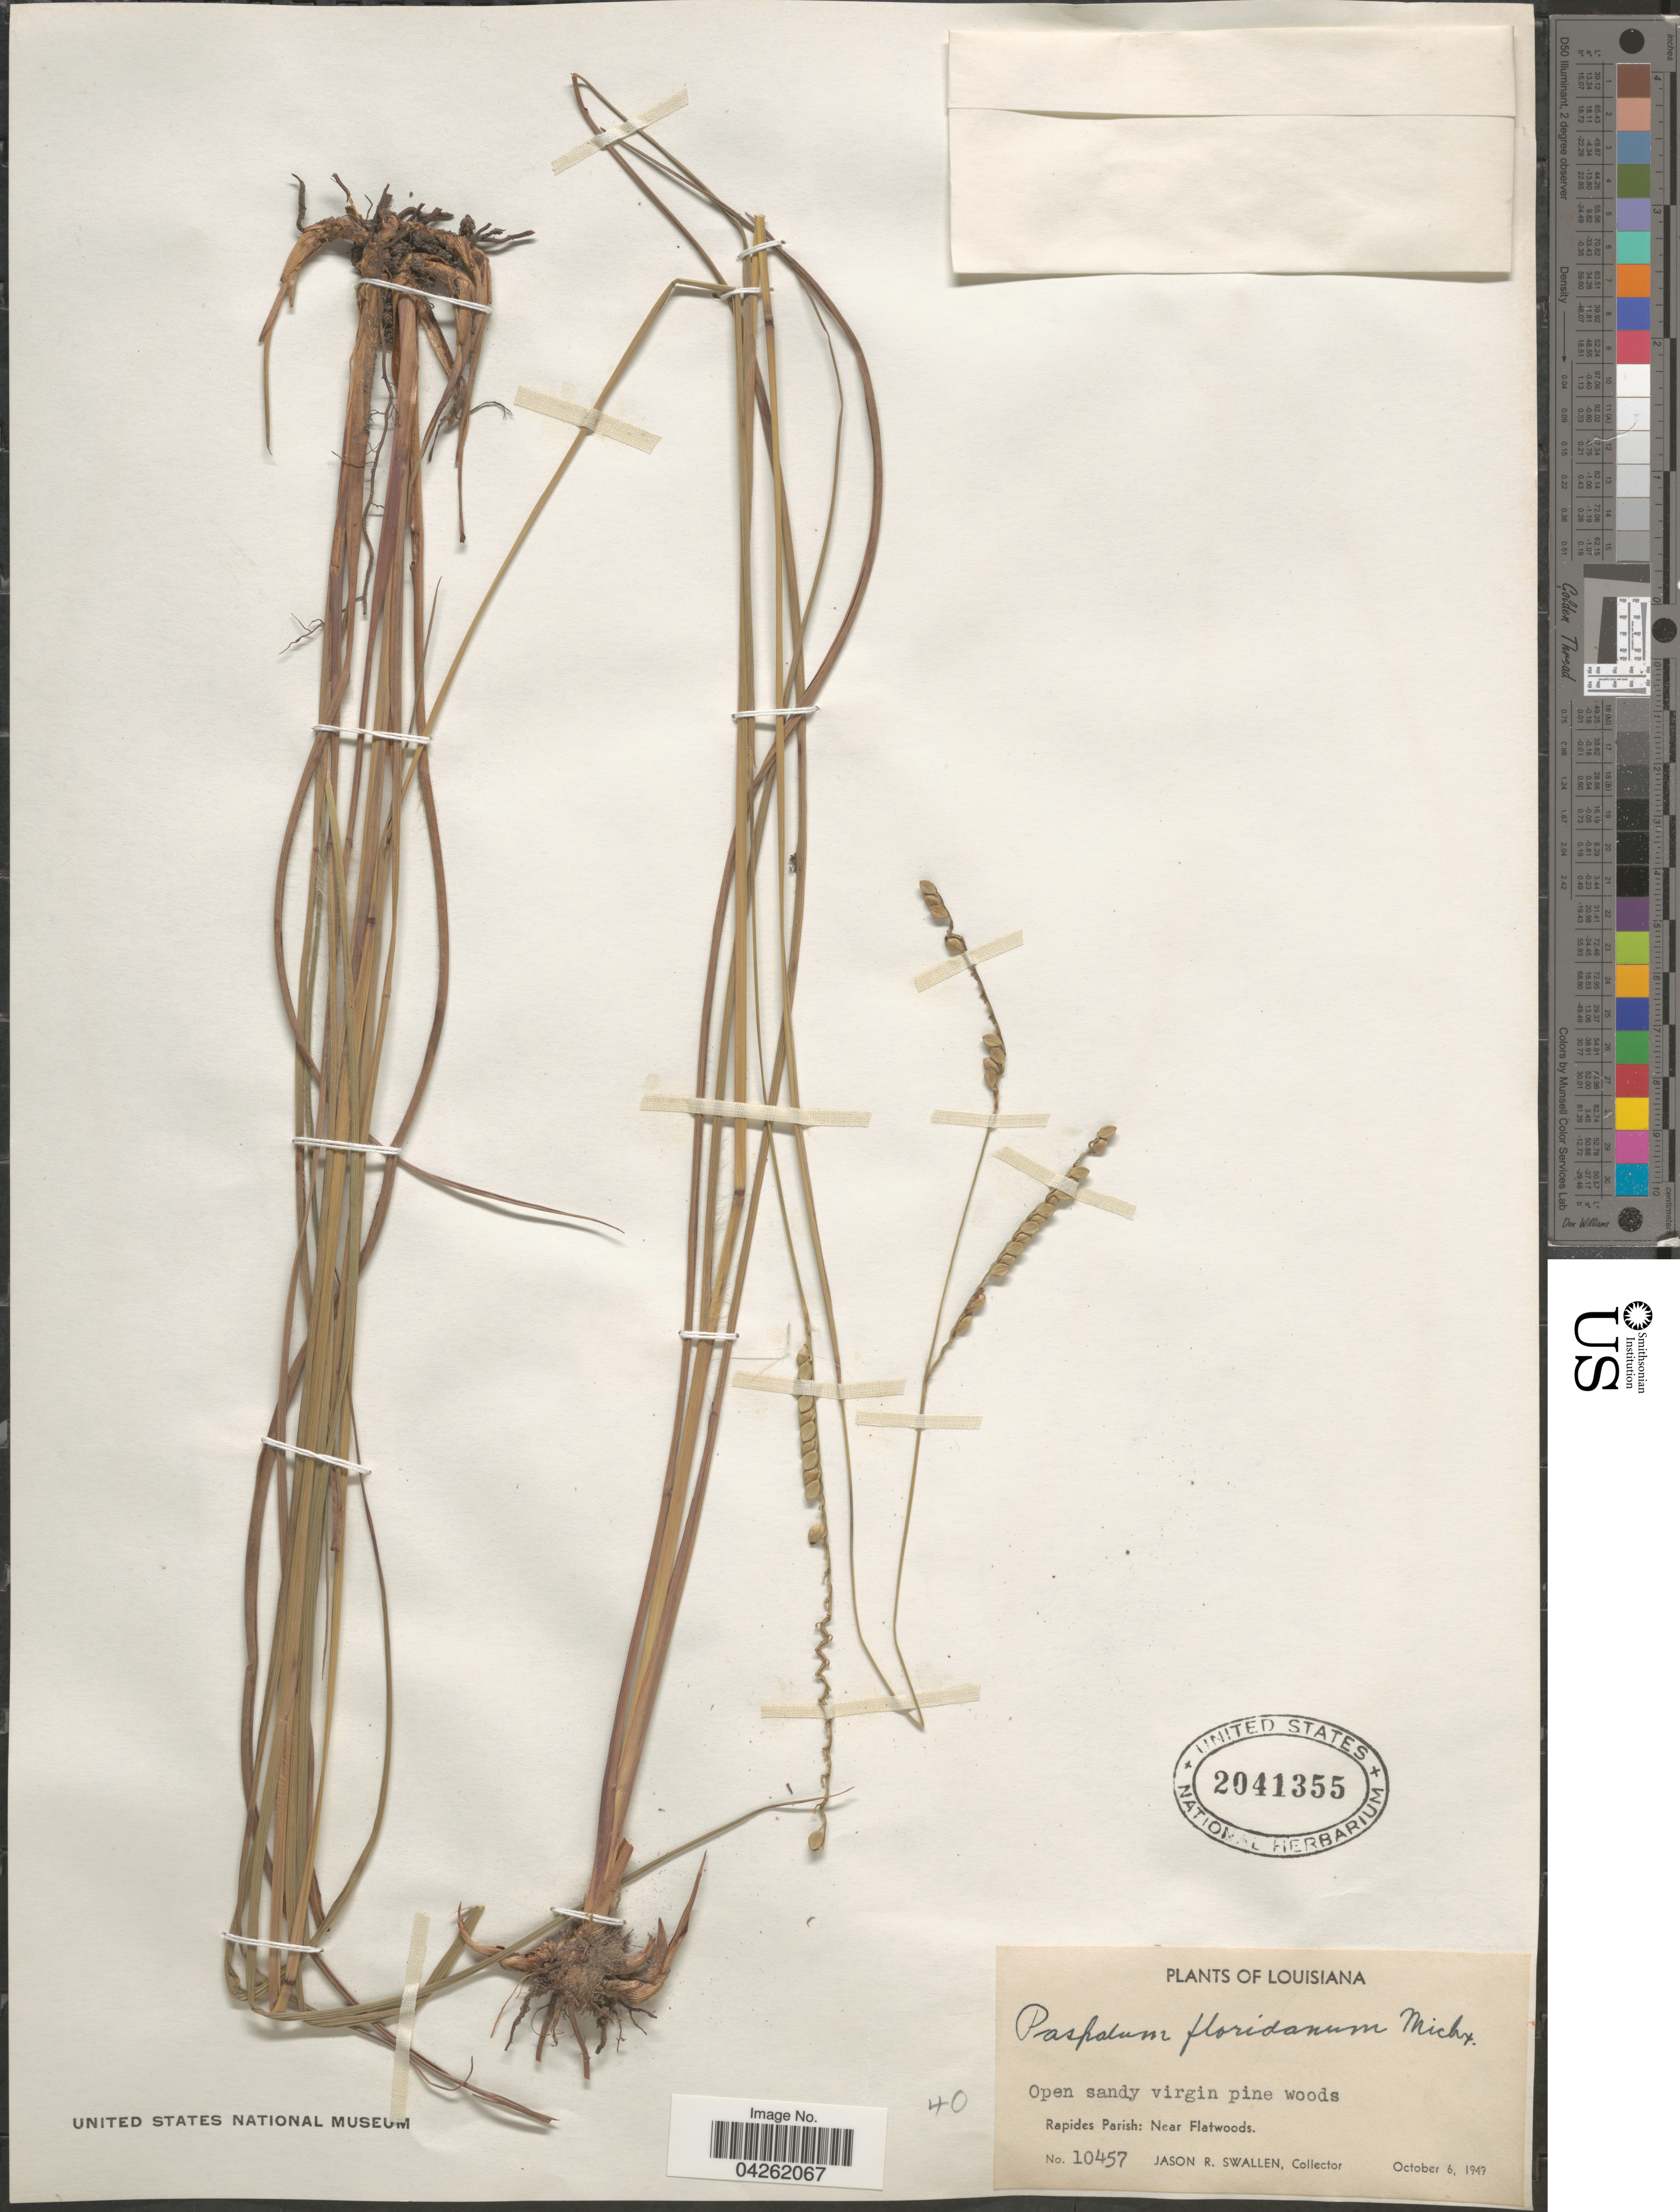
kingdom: Plantae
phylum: Tracheophyta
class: Liliopsida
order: Poales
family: Poaceae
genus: Paspalum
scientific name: Paspalum floridanum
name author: Michx.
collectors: J. R. Swallen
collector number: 10457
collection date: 1949-10-06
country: United States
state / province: Louisiana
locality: Rapides Parish: Near Flatwoods.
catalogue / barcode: US 2041355